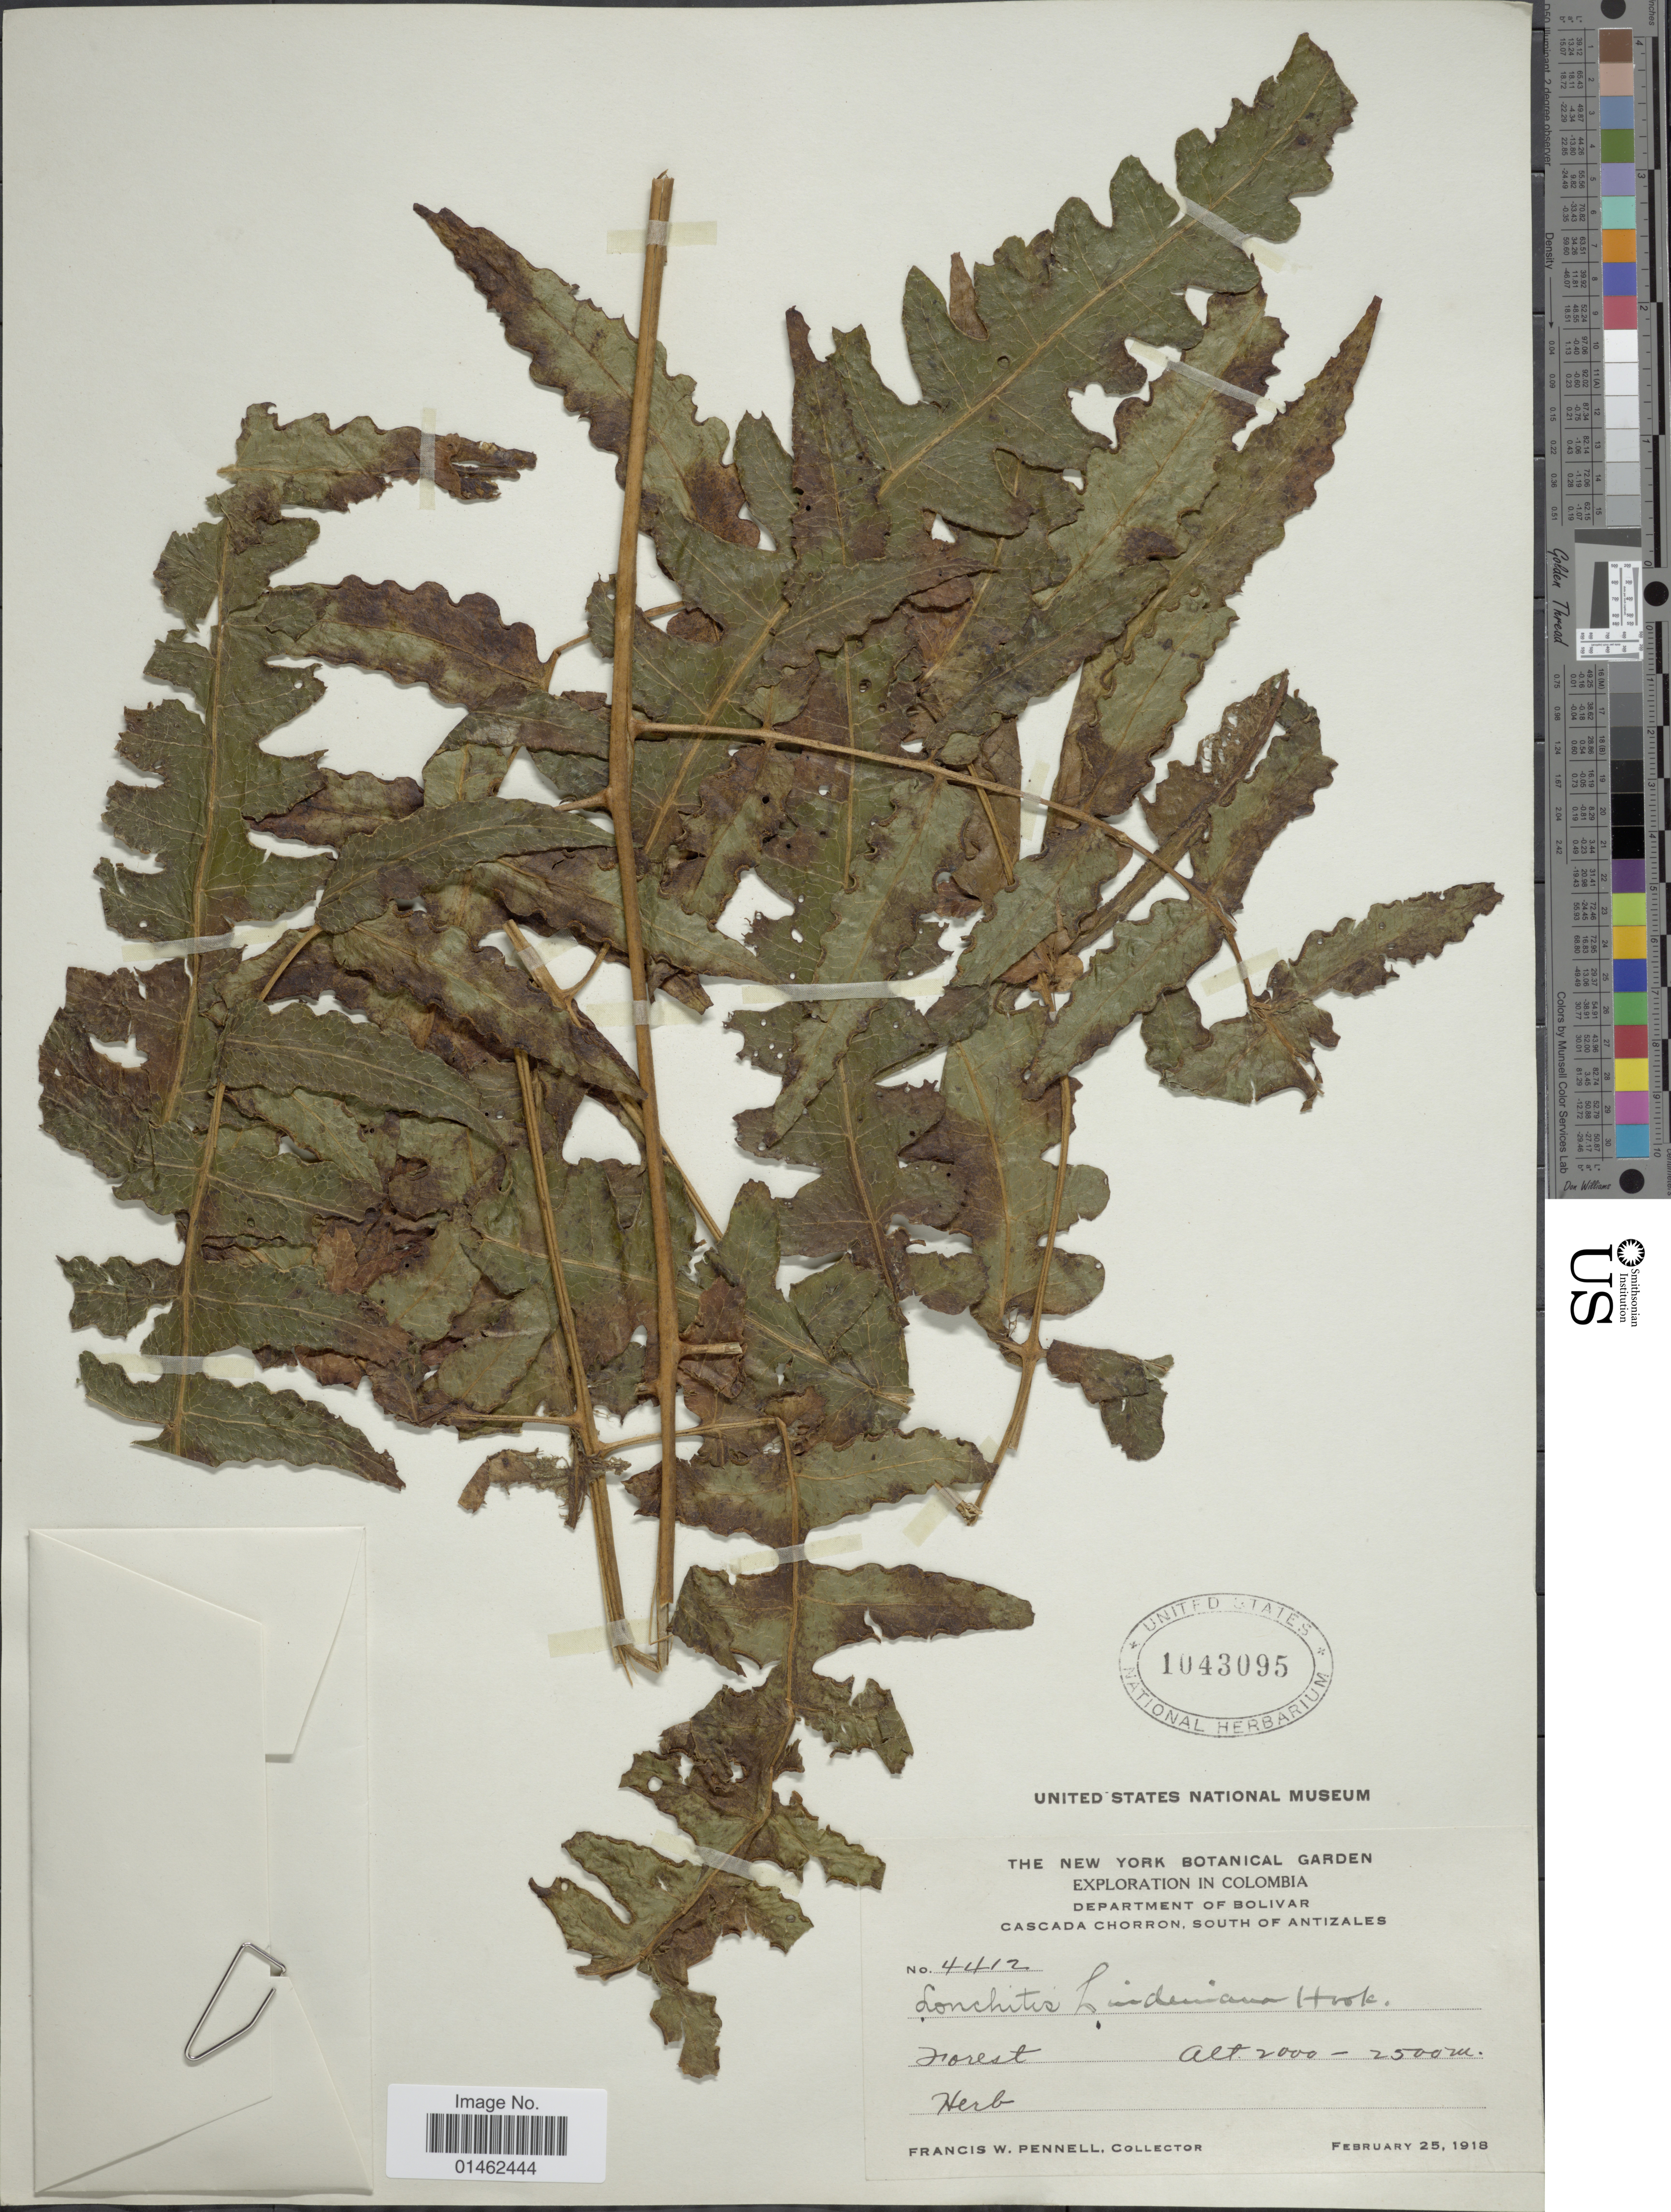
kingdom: Plantae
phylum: Tracheophyta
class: Polypodiopsida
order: Polypodiales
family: Dennstaedtiaceae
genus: Blotiella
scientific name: Blotiella lindeniana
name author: (Hook.) R.M. Tryon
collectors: F. W. Pennell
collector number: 4412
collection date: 1918-02-25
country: Colombia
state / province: Bolívar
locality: Department of Bolivar Cascada Choron, south of Antizales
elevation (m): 2000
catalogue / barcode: US 10493095